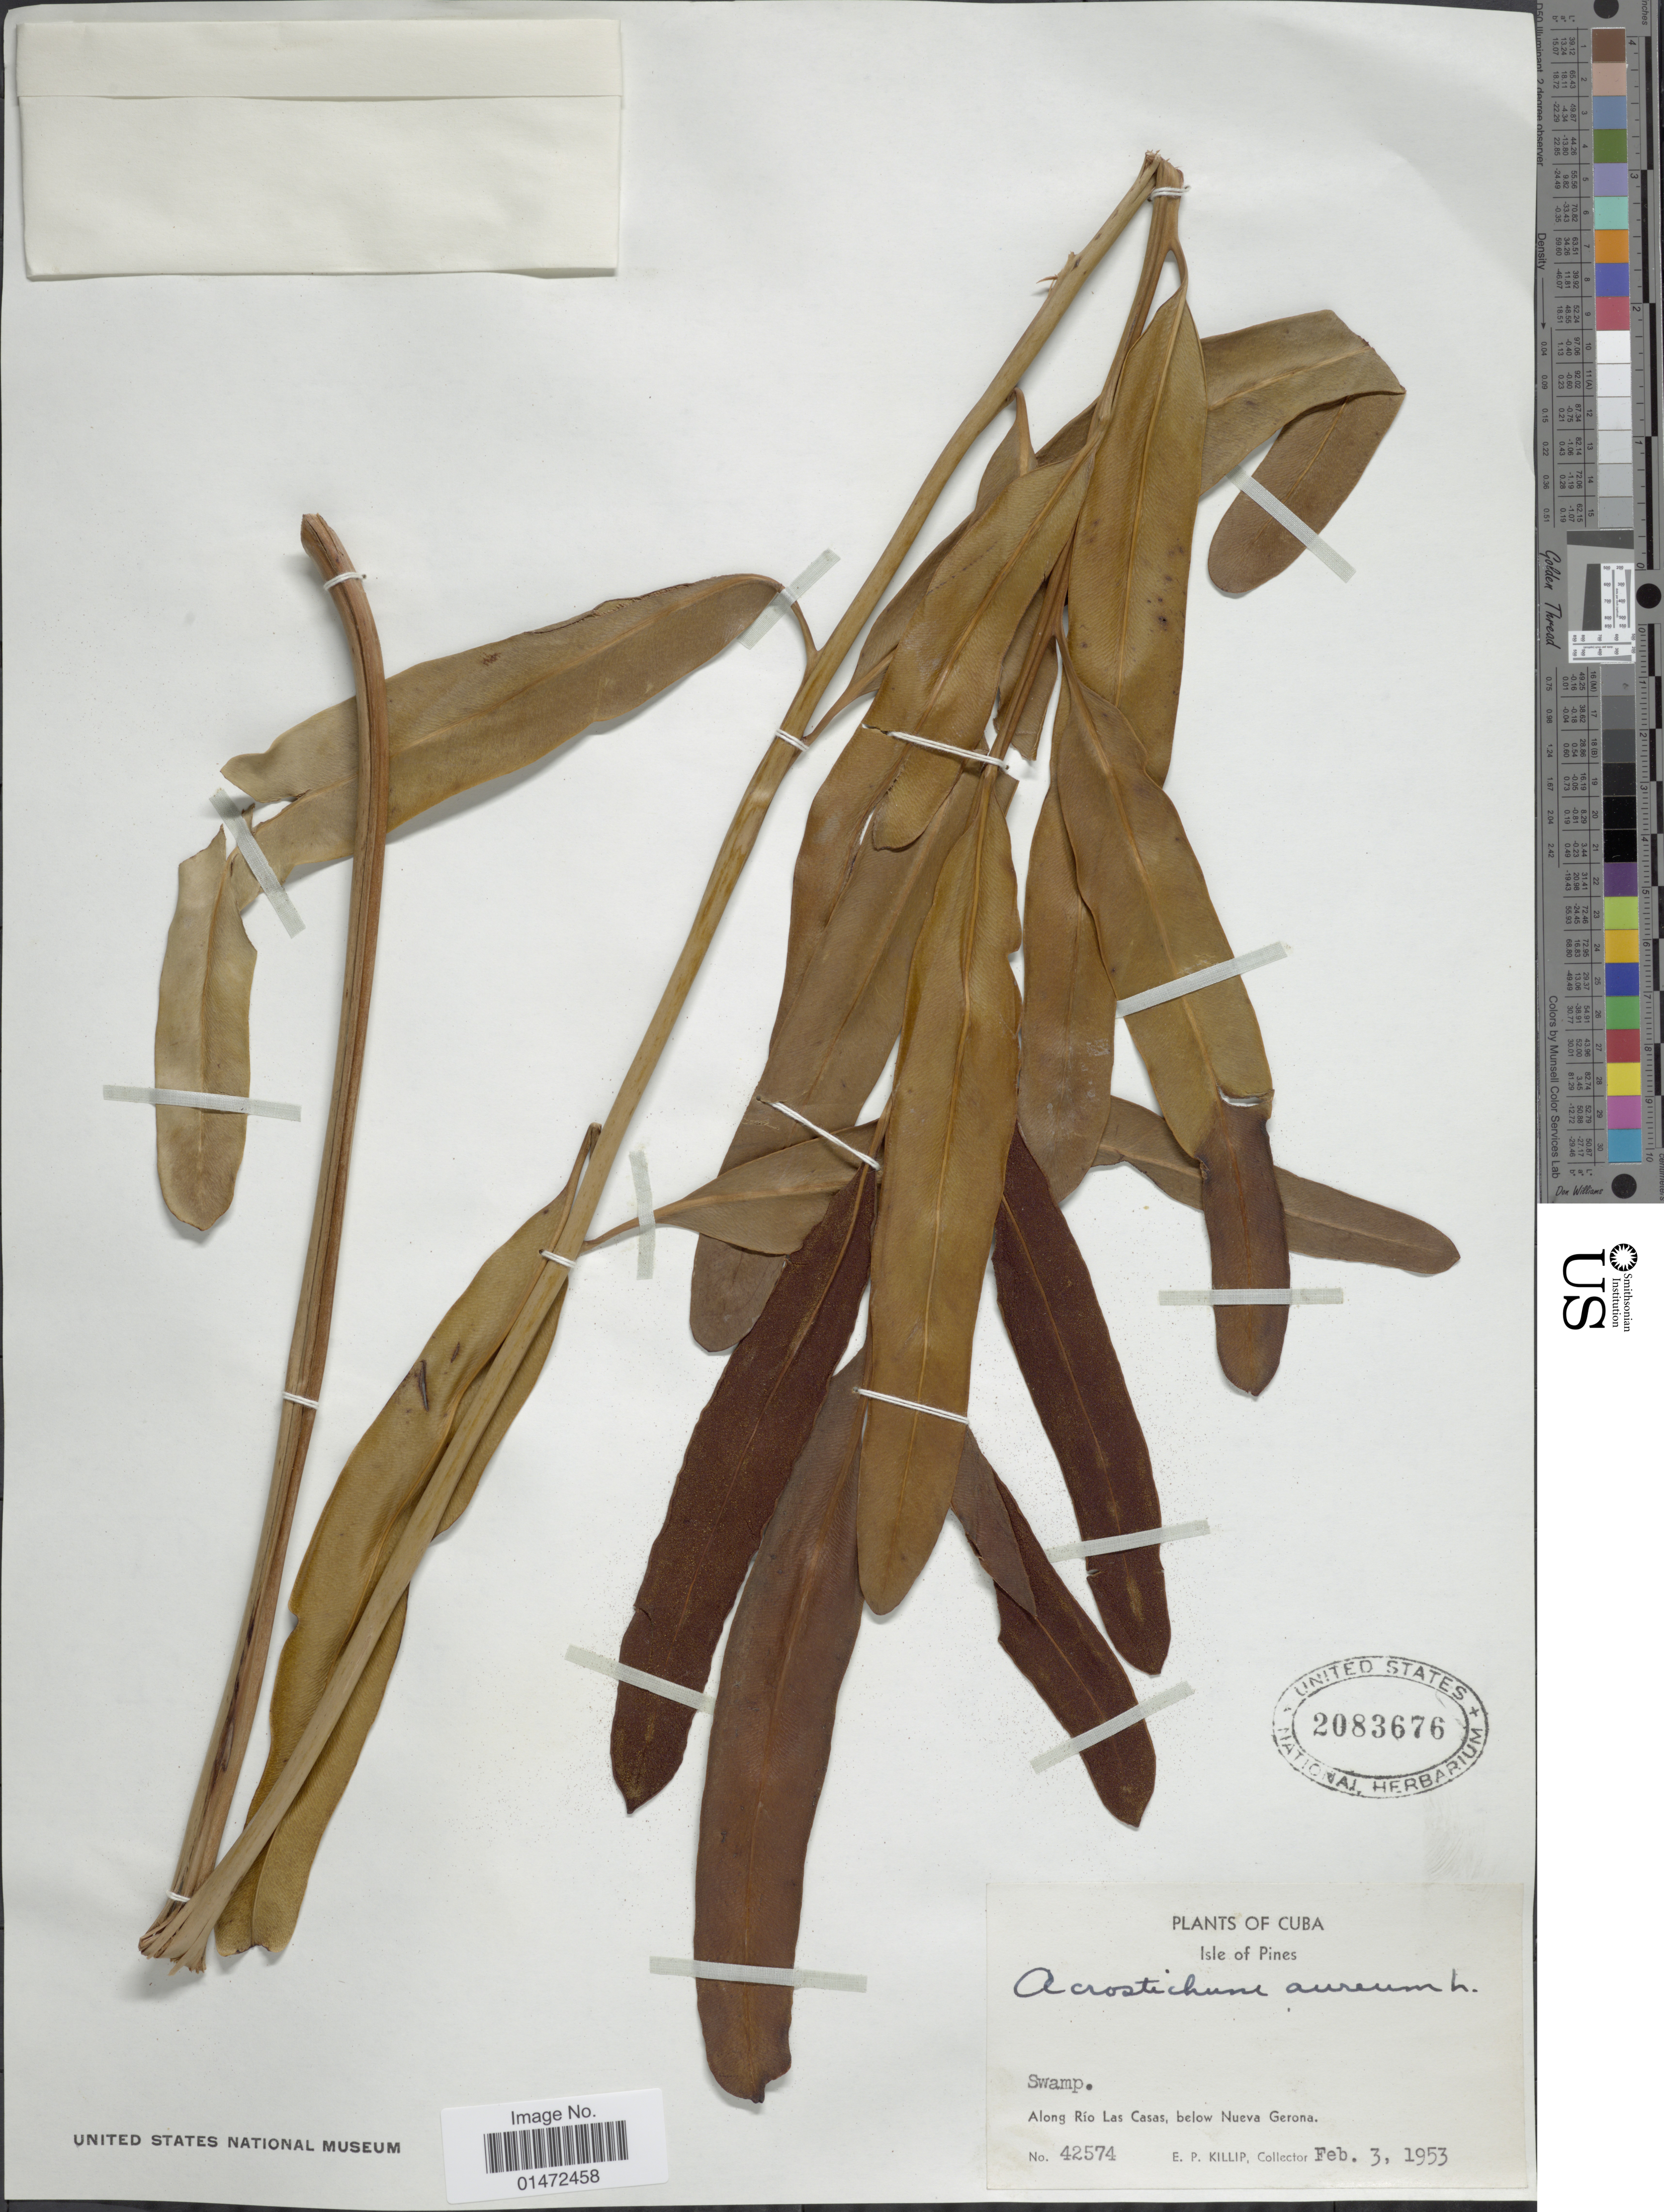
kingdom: Plantae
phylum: Tracheophyta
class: Polypodiopsida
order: Polypodiales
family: Pteridaceae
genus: Acrostichum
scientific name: Acrostichum aureum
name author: L.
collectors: E. P. Killip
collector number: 42574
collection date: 1953-02-03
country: Cuba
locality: Isle of Pines. Swamp. Along Río Las Casas, below Nueva Gerona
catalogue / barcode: US 2083676